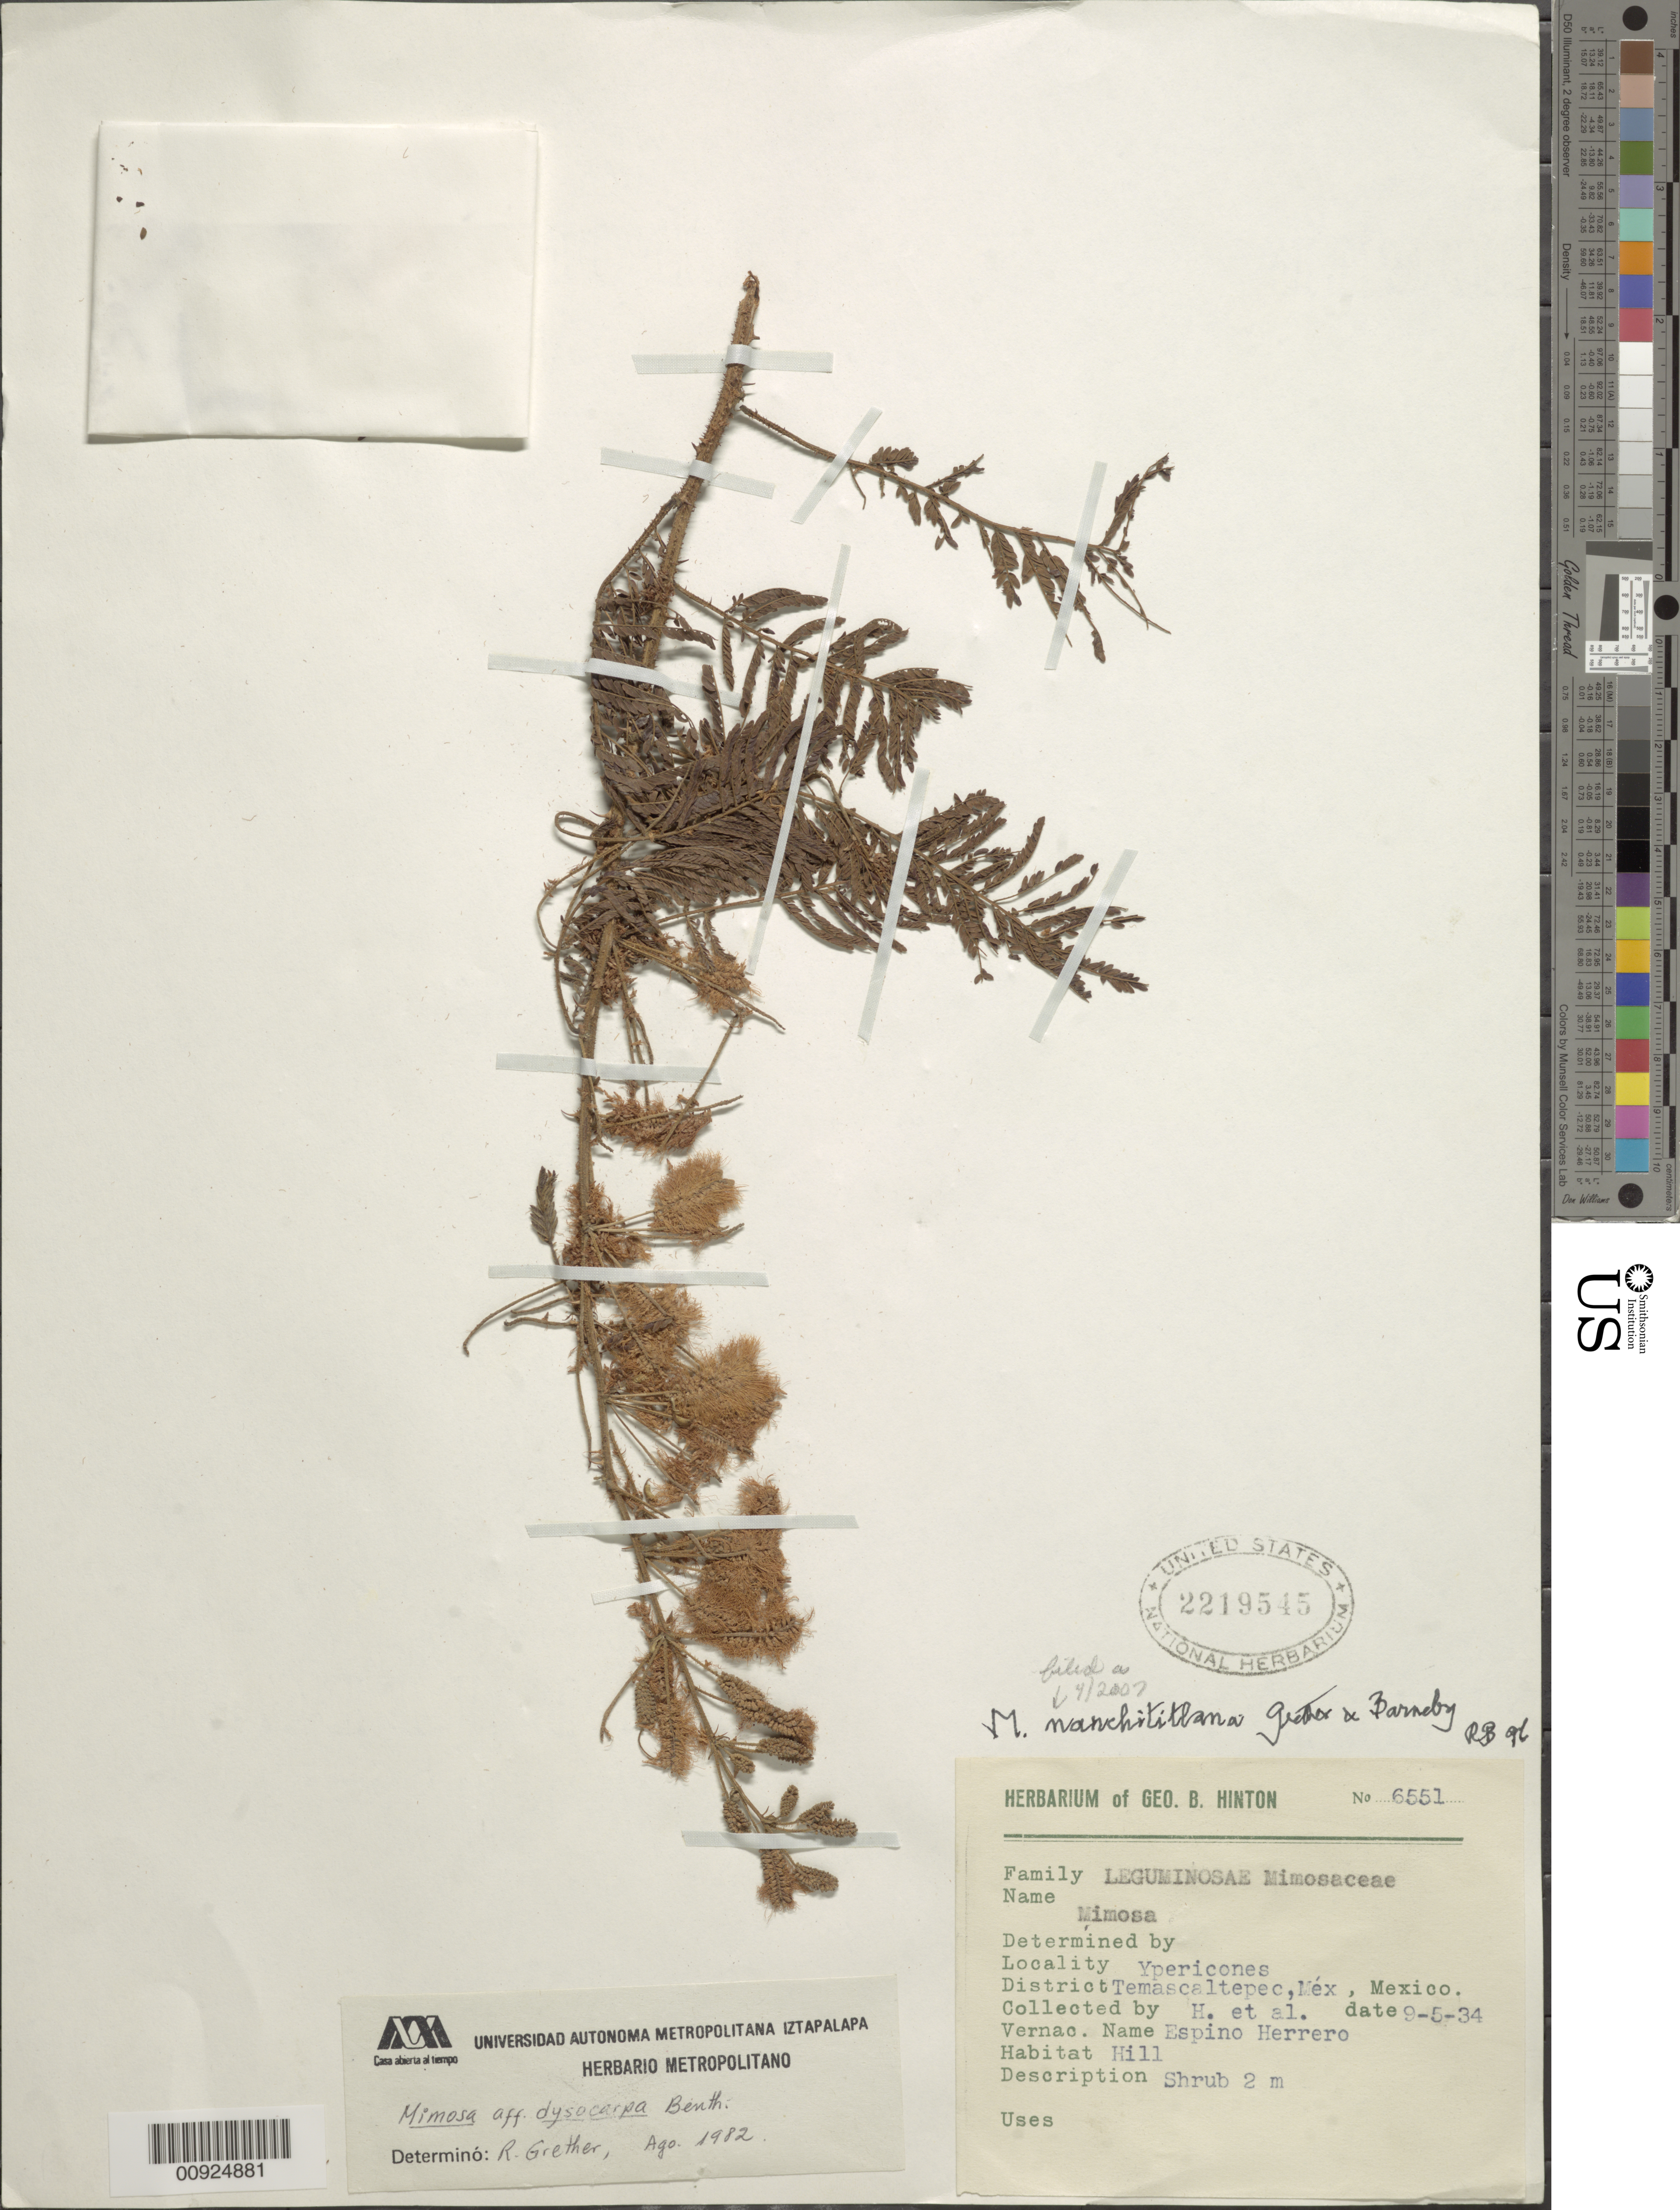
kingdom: Plantae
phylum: Tracheophyta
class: Magnoliopsida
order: Fabales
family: Fabaceae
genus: Mimosa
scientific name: Mimosa nanchititlana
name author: R. Grether & Barneby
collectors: G. B. Hinton & et al.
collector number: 6551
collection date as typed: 05 Sep 1934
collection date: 1934-09-05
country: Mexico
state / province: México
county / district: Temascaltepec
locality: Ypericones, District Temascaltepec, State of Mexico.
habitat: Hill.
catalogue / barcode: US 2219545